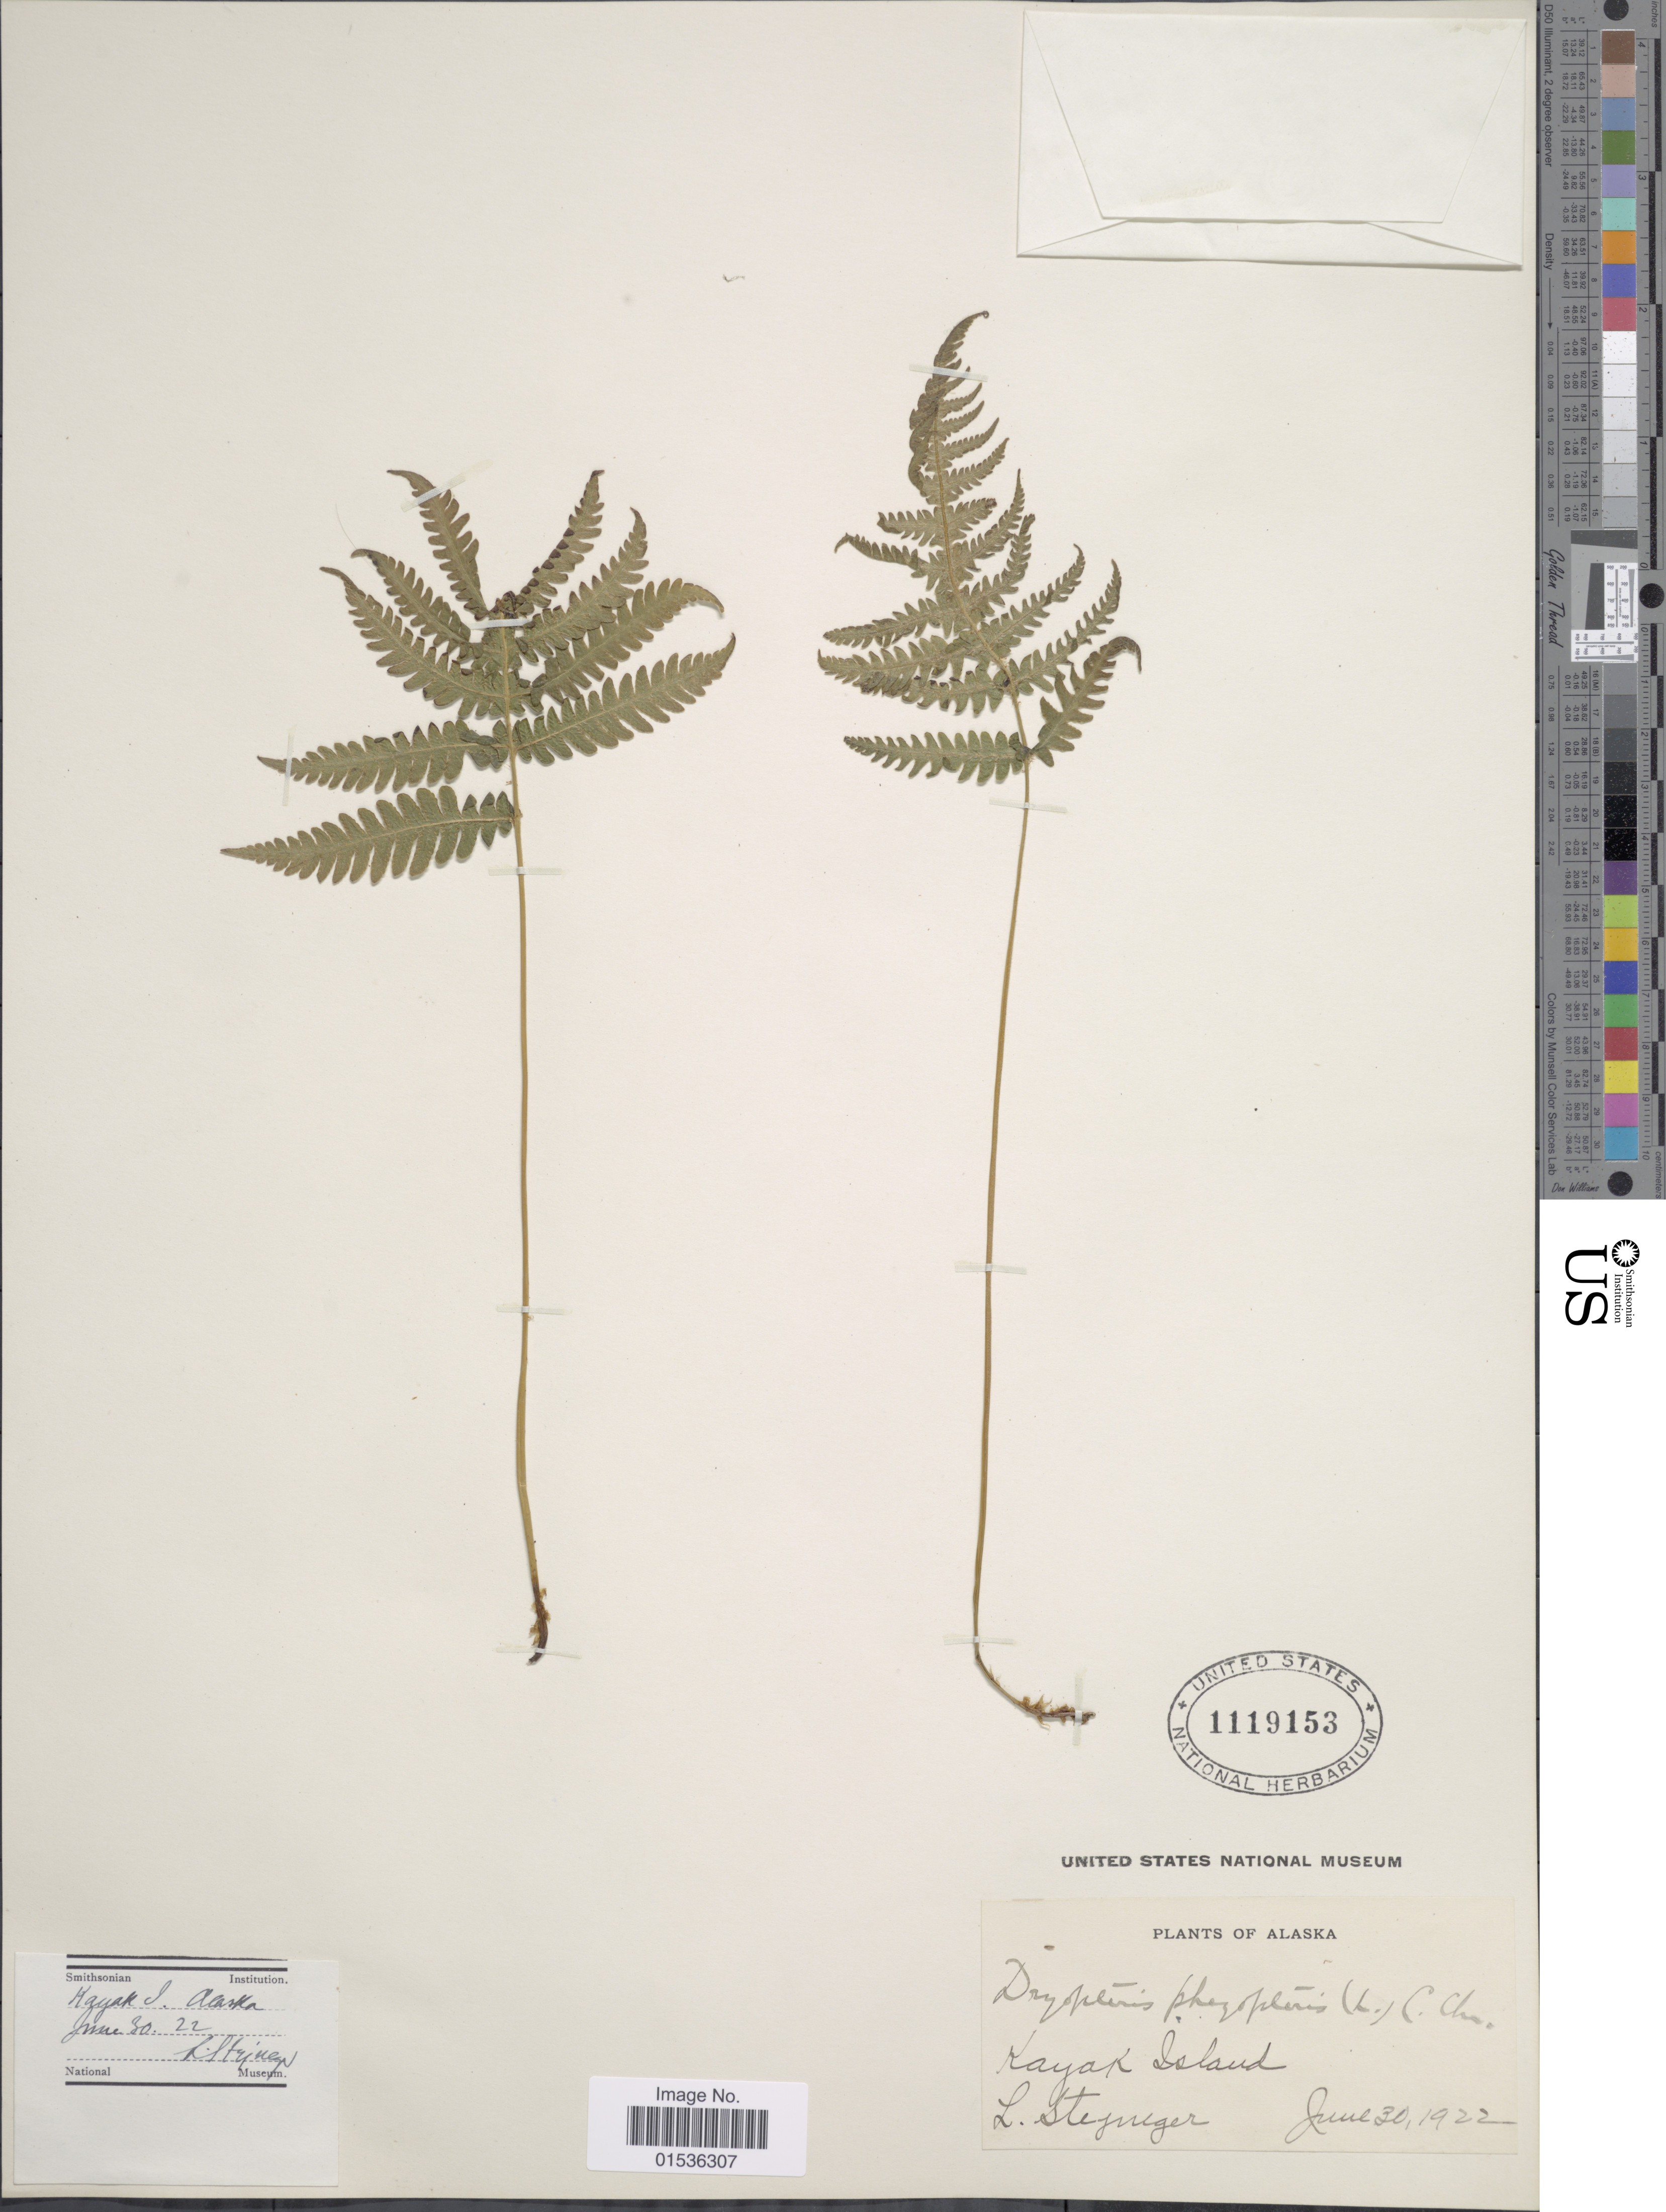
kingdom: Plantae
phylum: Tracheophyta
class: Polypodiopsida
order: Polypodiales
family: Thelypteridaceae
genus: Phegopteris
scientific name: Phegopteris connectilis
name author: (Michx.) Watt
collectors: L. Stejneger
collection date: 1922-06-30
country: United States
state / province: Alaska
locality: Alaska, Kayak Island.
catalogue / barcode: US 1119153